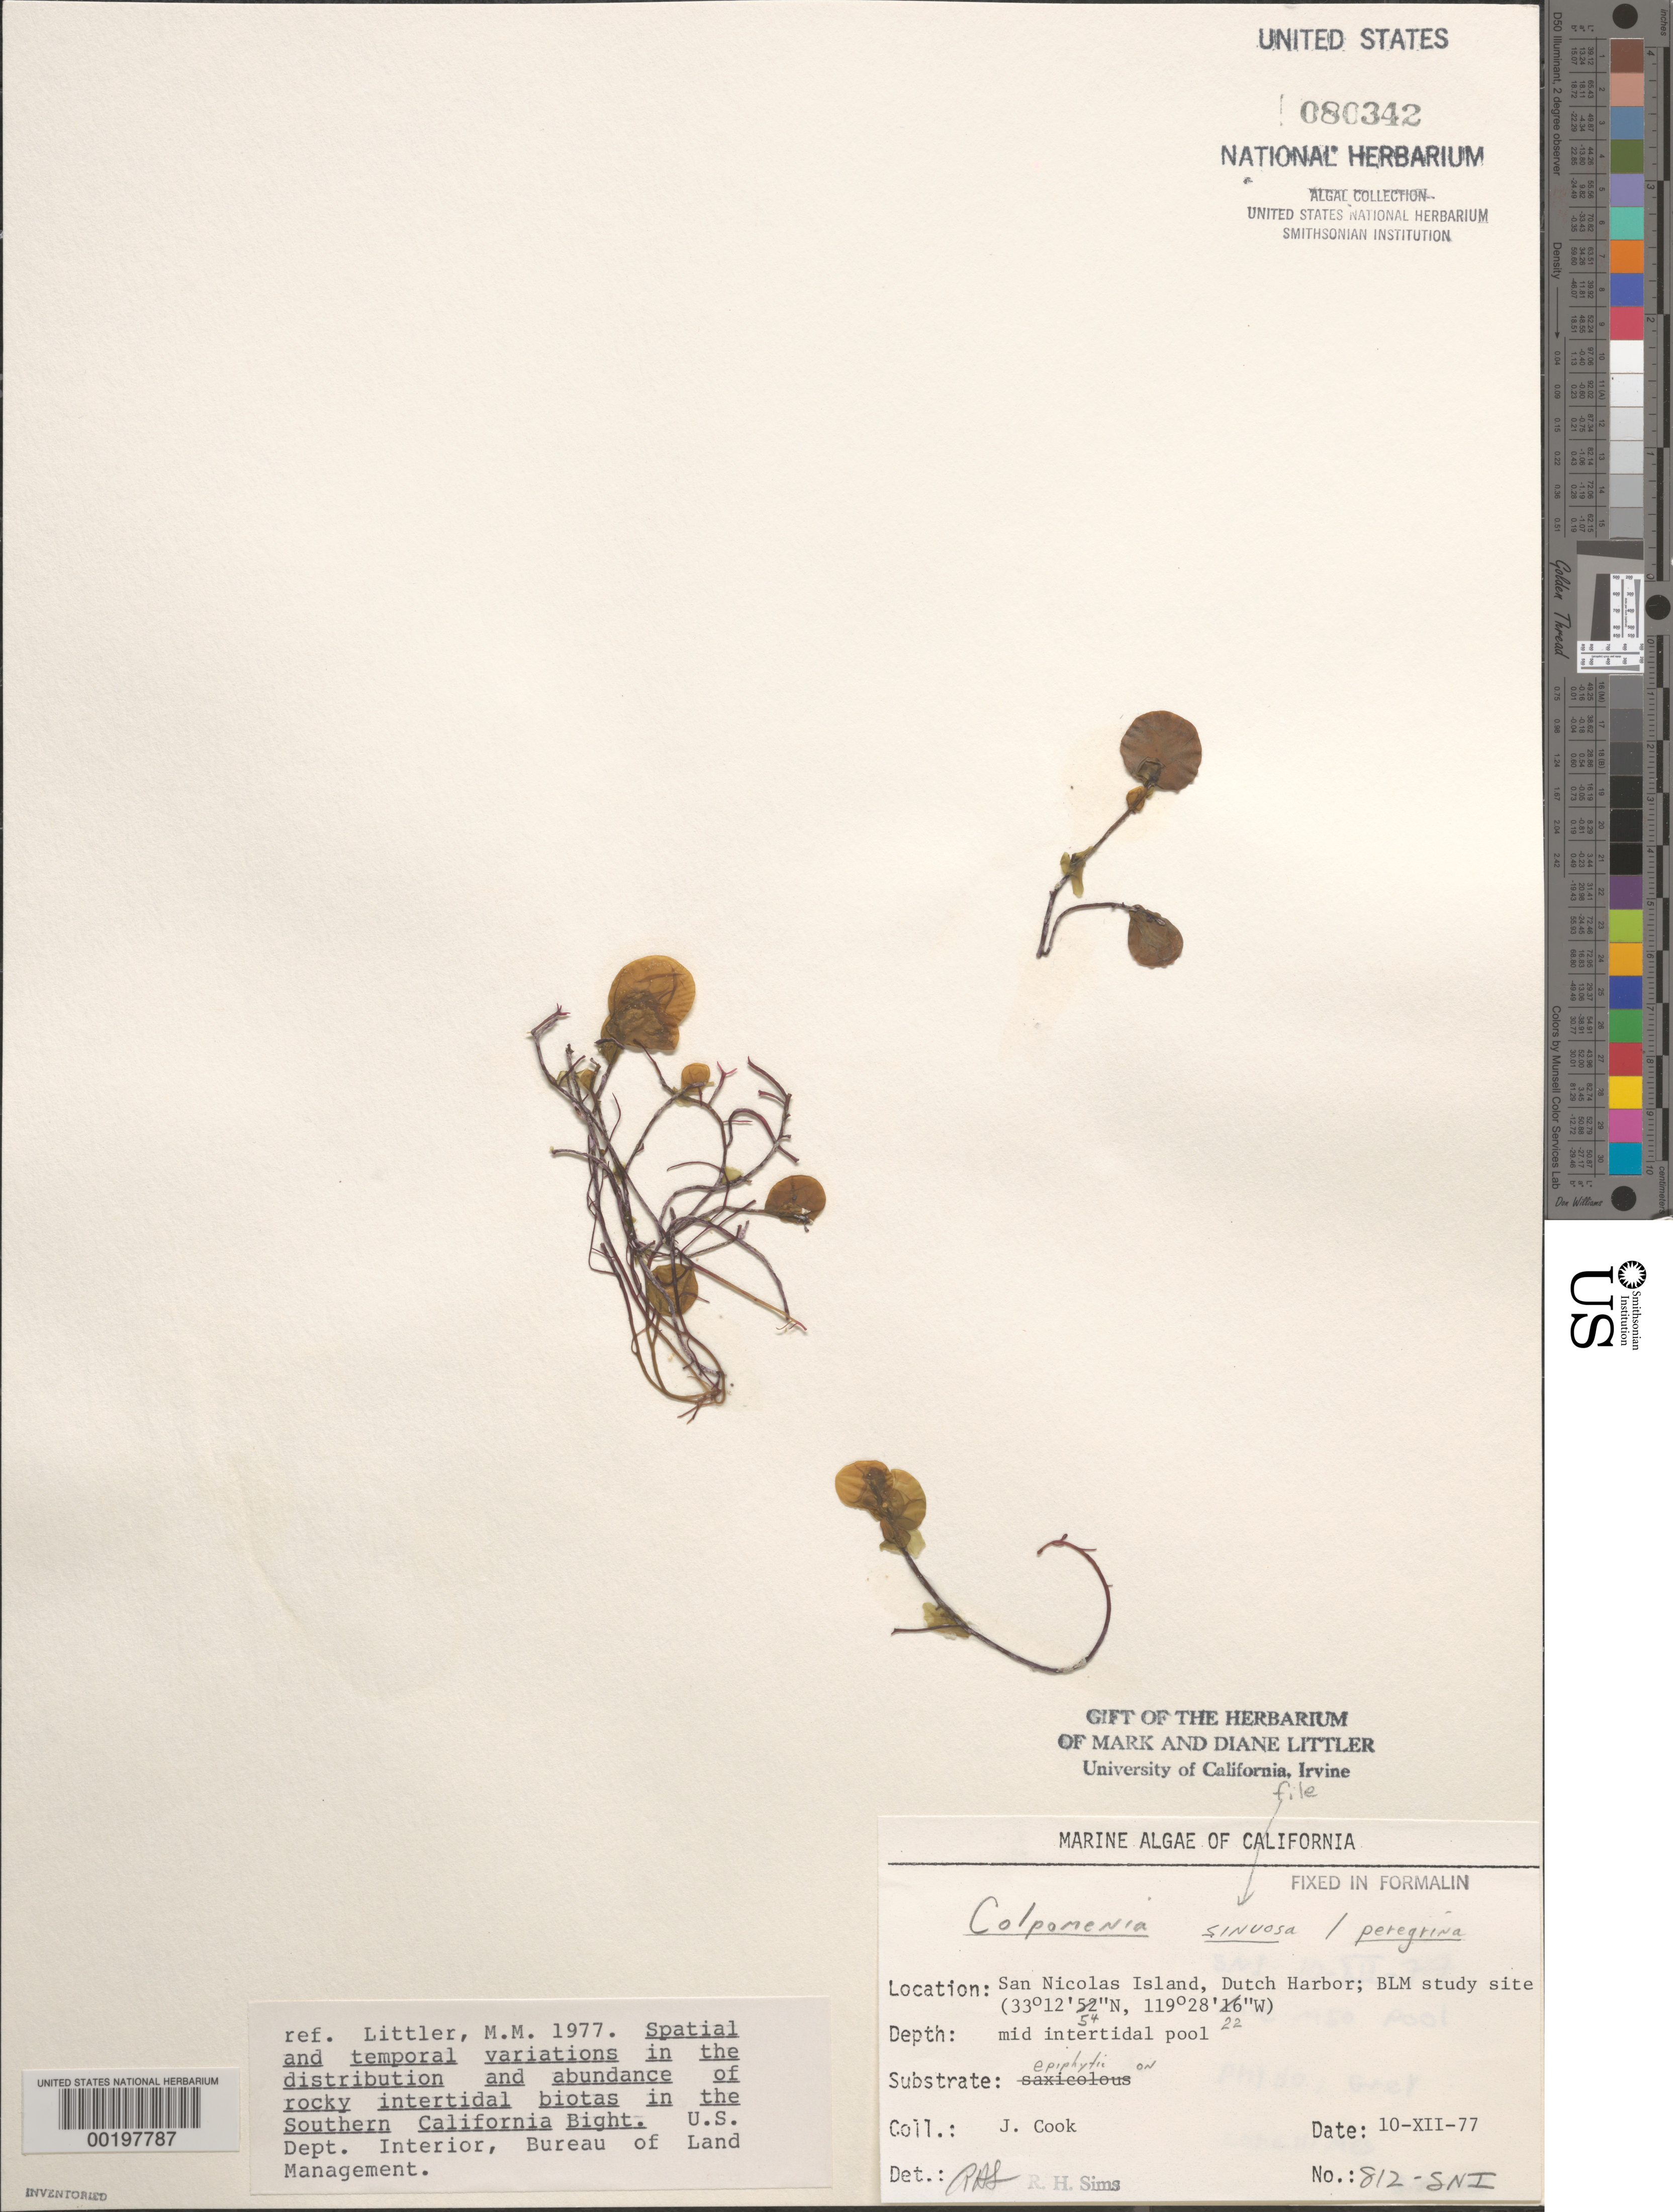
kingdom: Chromista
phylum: Ochrophyta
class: Phaeophyceae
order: Scytosiphonales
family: Scytosiphonaceae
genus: Colpomenia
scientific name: Colpomenia sinuosa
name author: (K. Mert. ex Roth) Derbes & Solier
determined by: Sims, Robert H.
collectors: J. Cook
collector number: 812-sni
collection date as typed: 10 Dec 1977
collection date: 1977-12-10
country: United States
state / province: California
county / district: Ventura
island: San Nicolas Island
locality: Dutch Harbor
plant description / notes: BLM-SOCALBIGHT Rocky Intertidal Survey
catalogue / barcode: US 80342